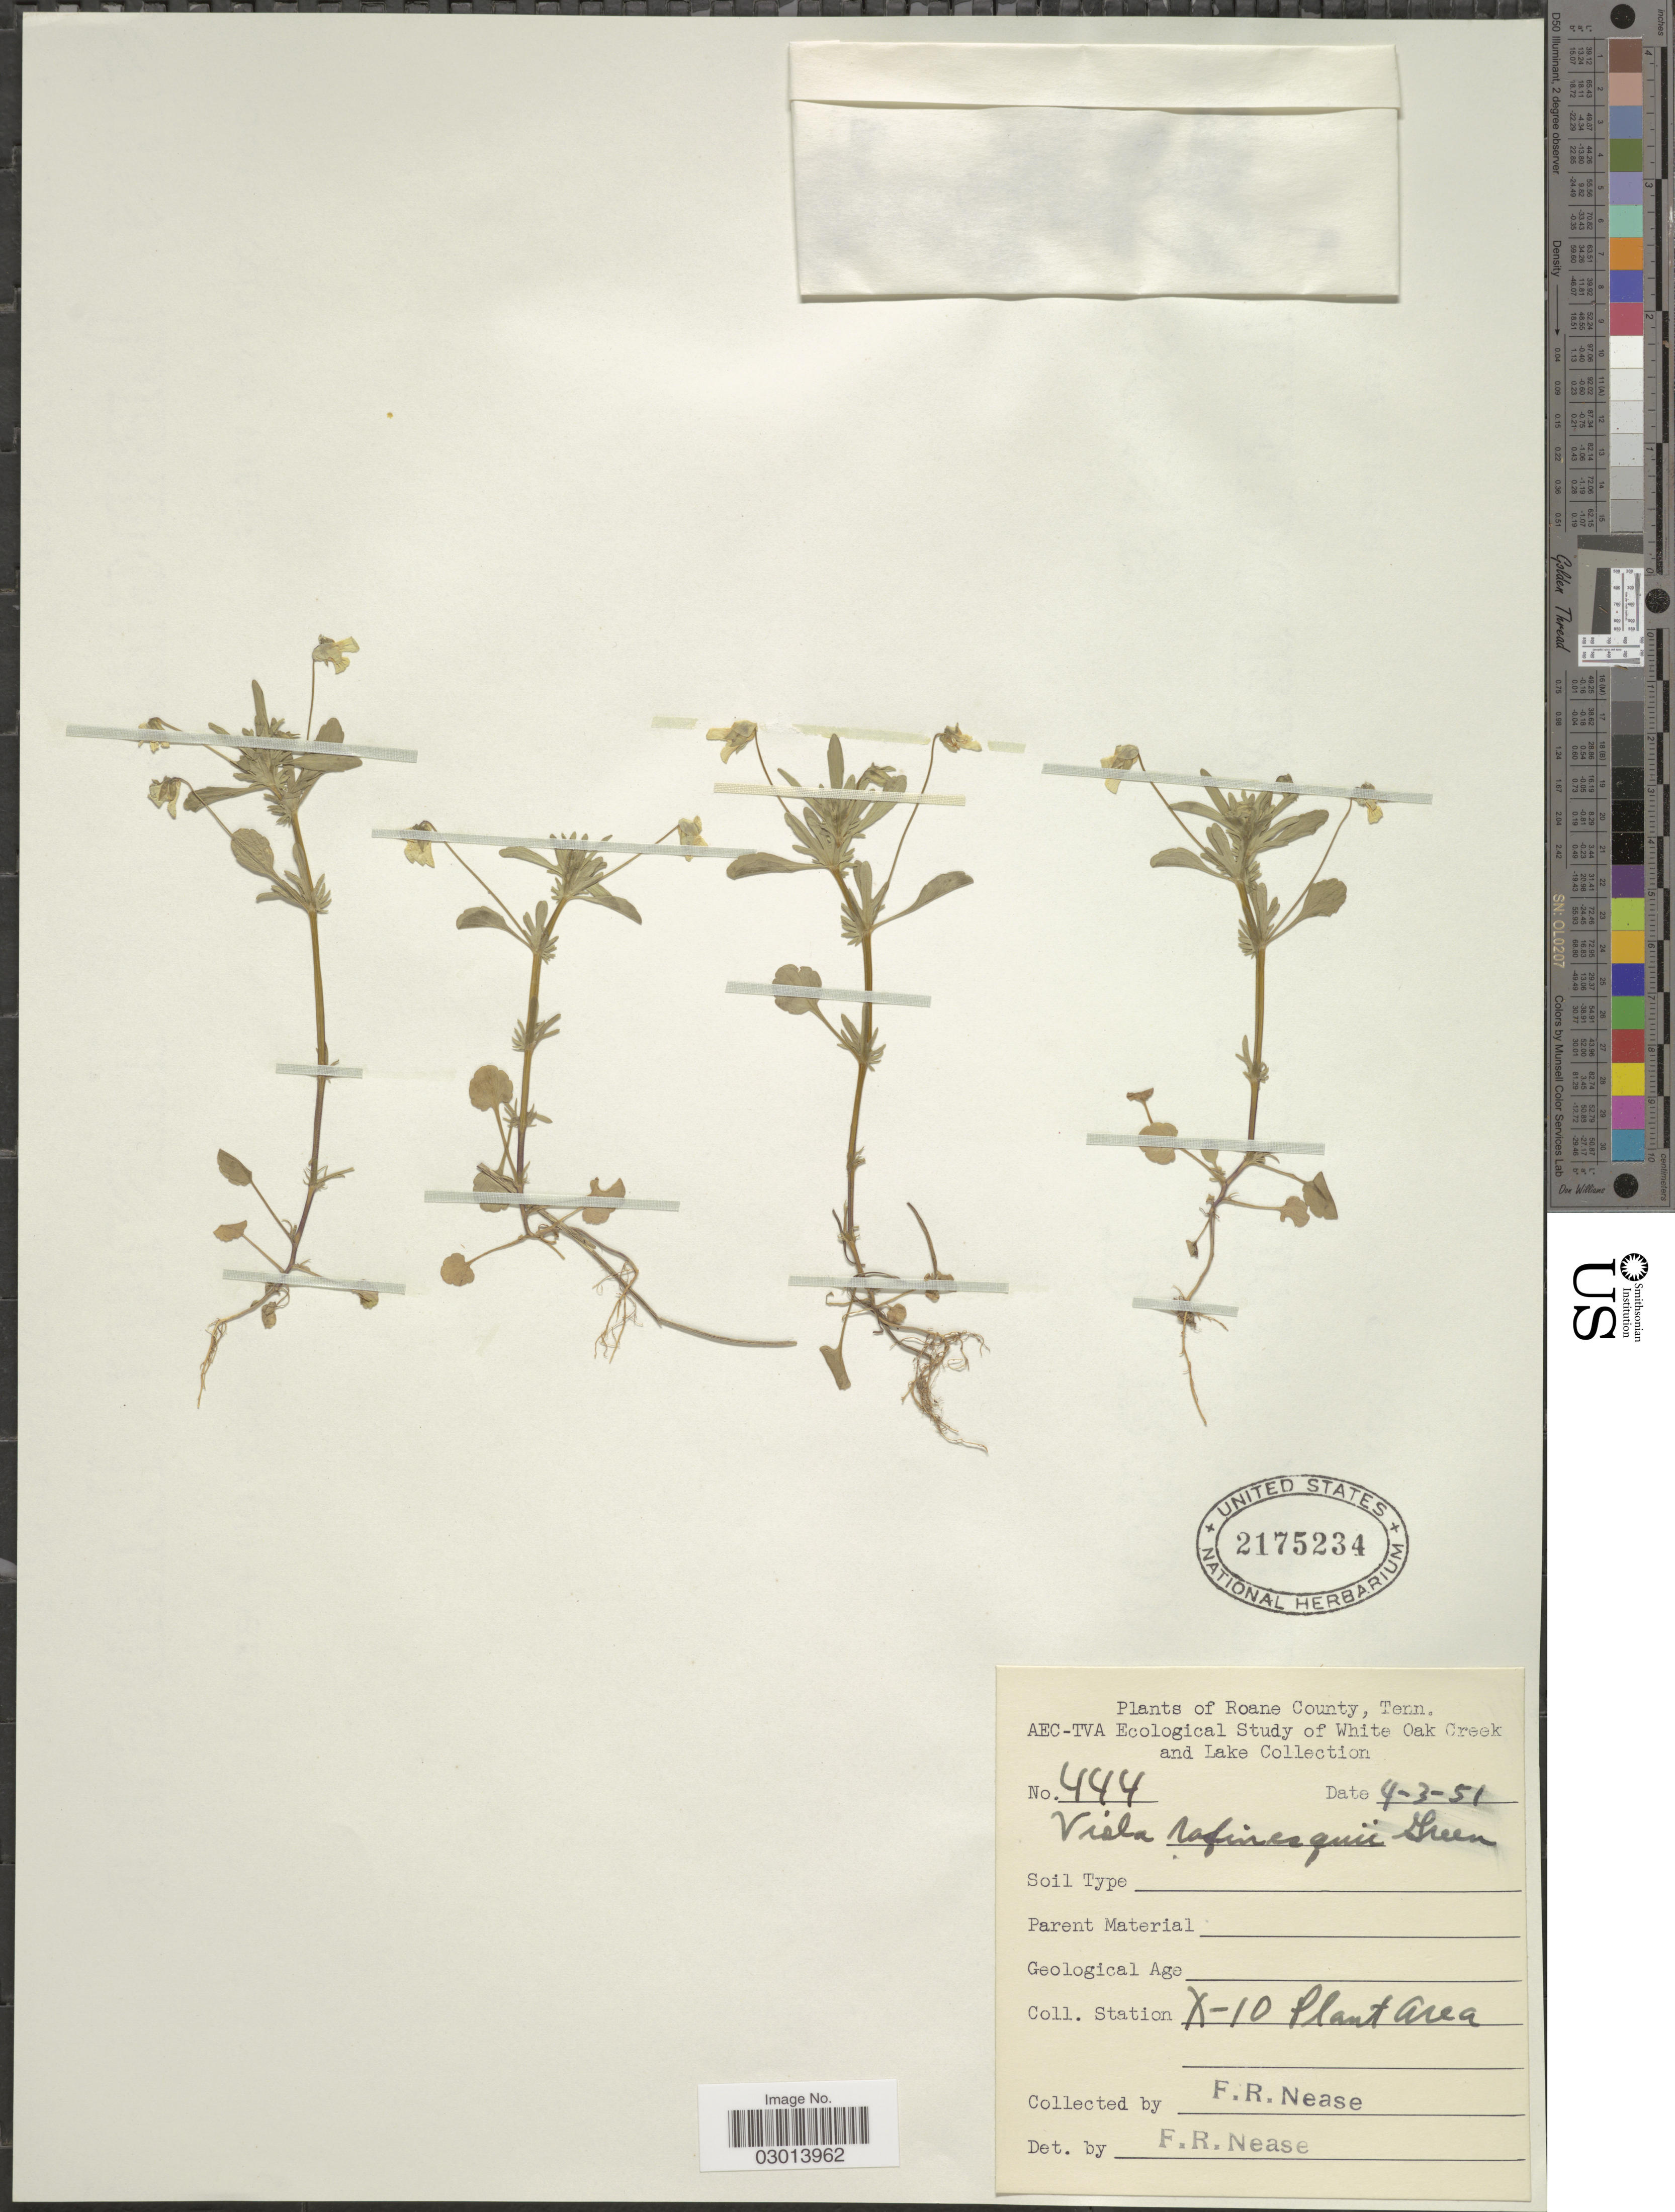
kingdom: Plantae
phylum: Tracheophyta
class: Magnoliopsida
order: Malpighiales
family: Violaceae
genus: Viola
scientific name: Viola rafinesquei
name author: Greene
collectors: F. Nease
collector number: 444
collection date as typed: Transcribed d/m/y: 3/4/51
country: United States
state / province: Tennessee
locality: Roane County, Tenn. AEC-TVA Ecological Study of White Oak Creek and Lake Collection. X-10 Plant Area.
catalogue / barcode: US 2175234